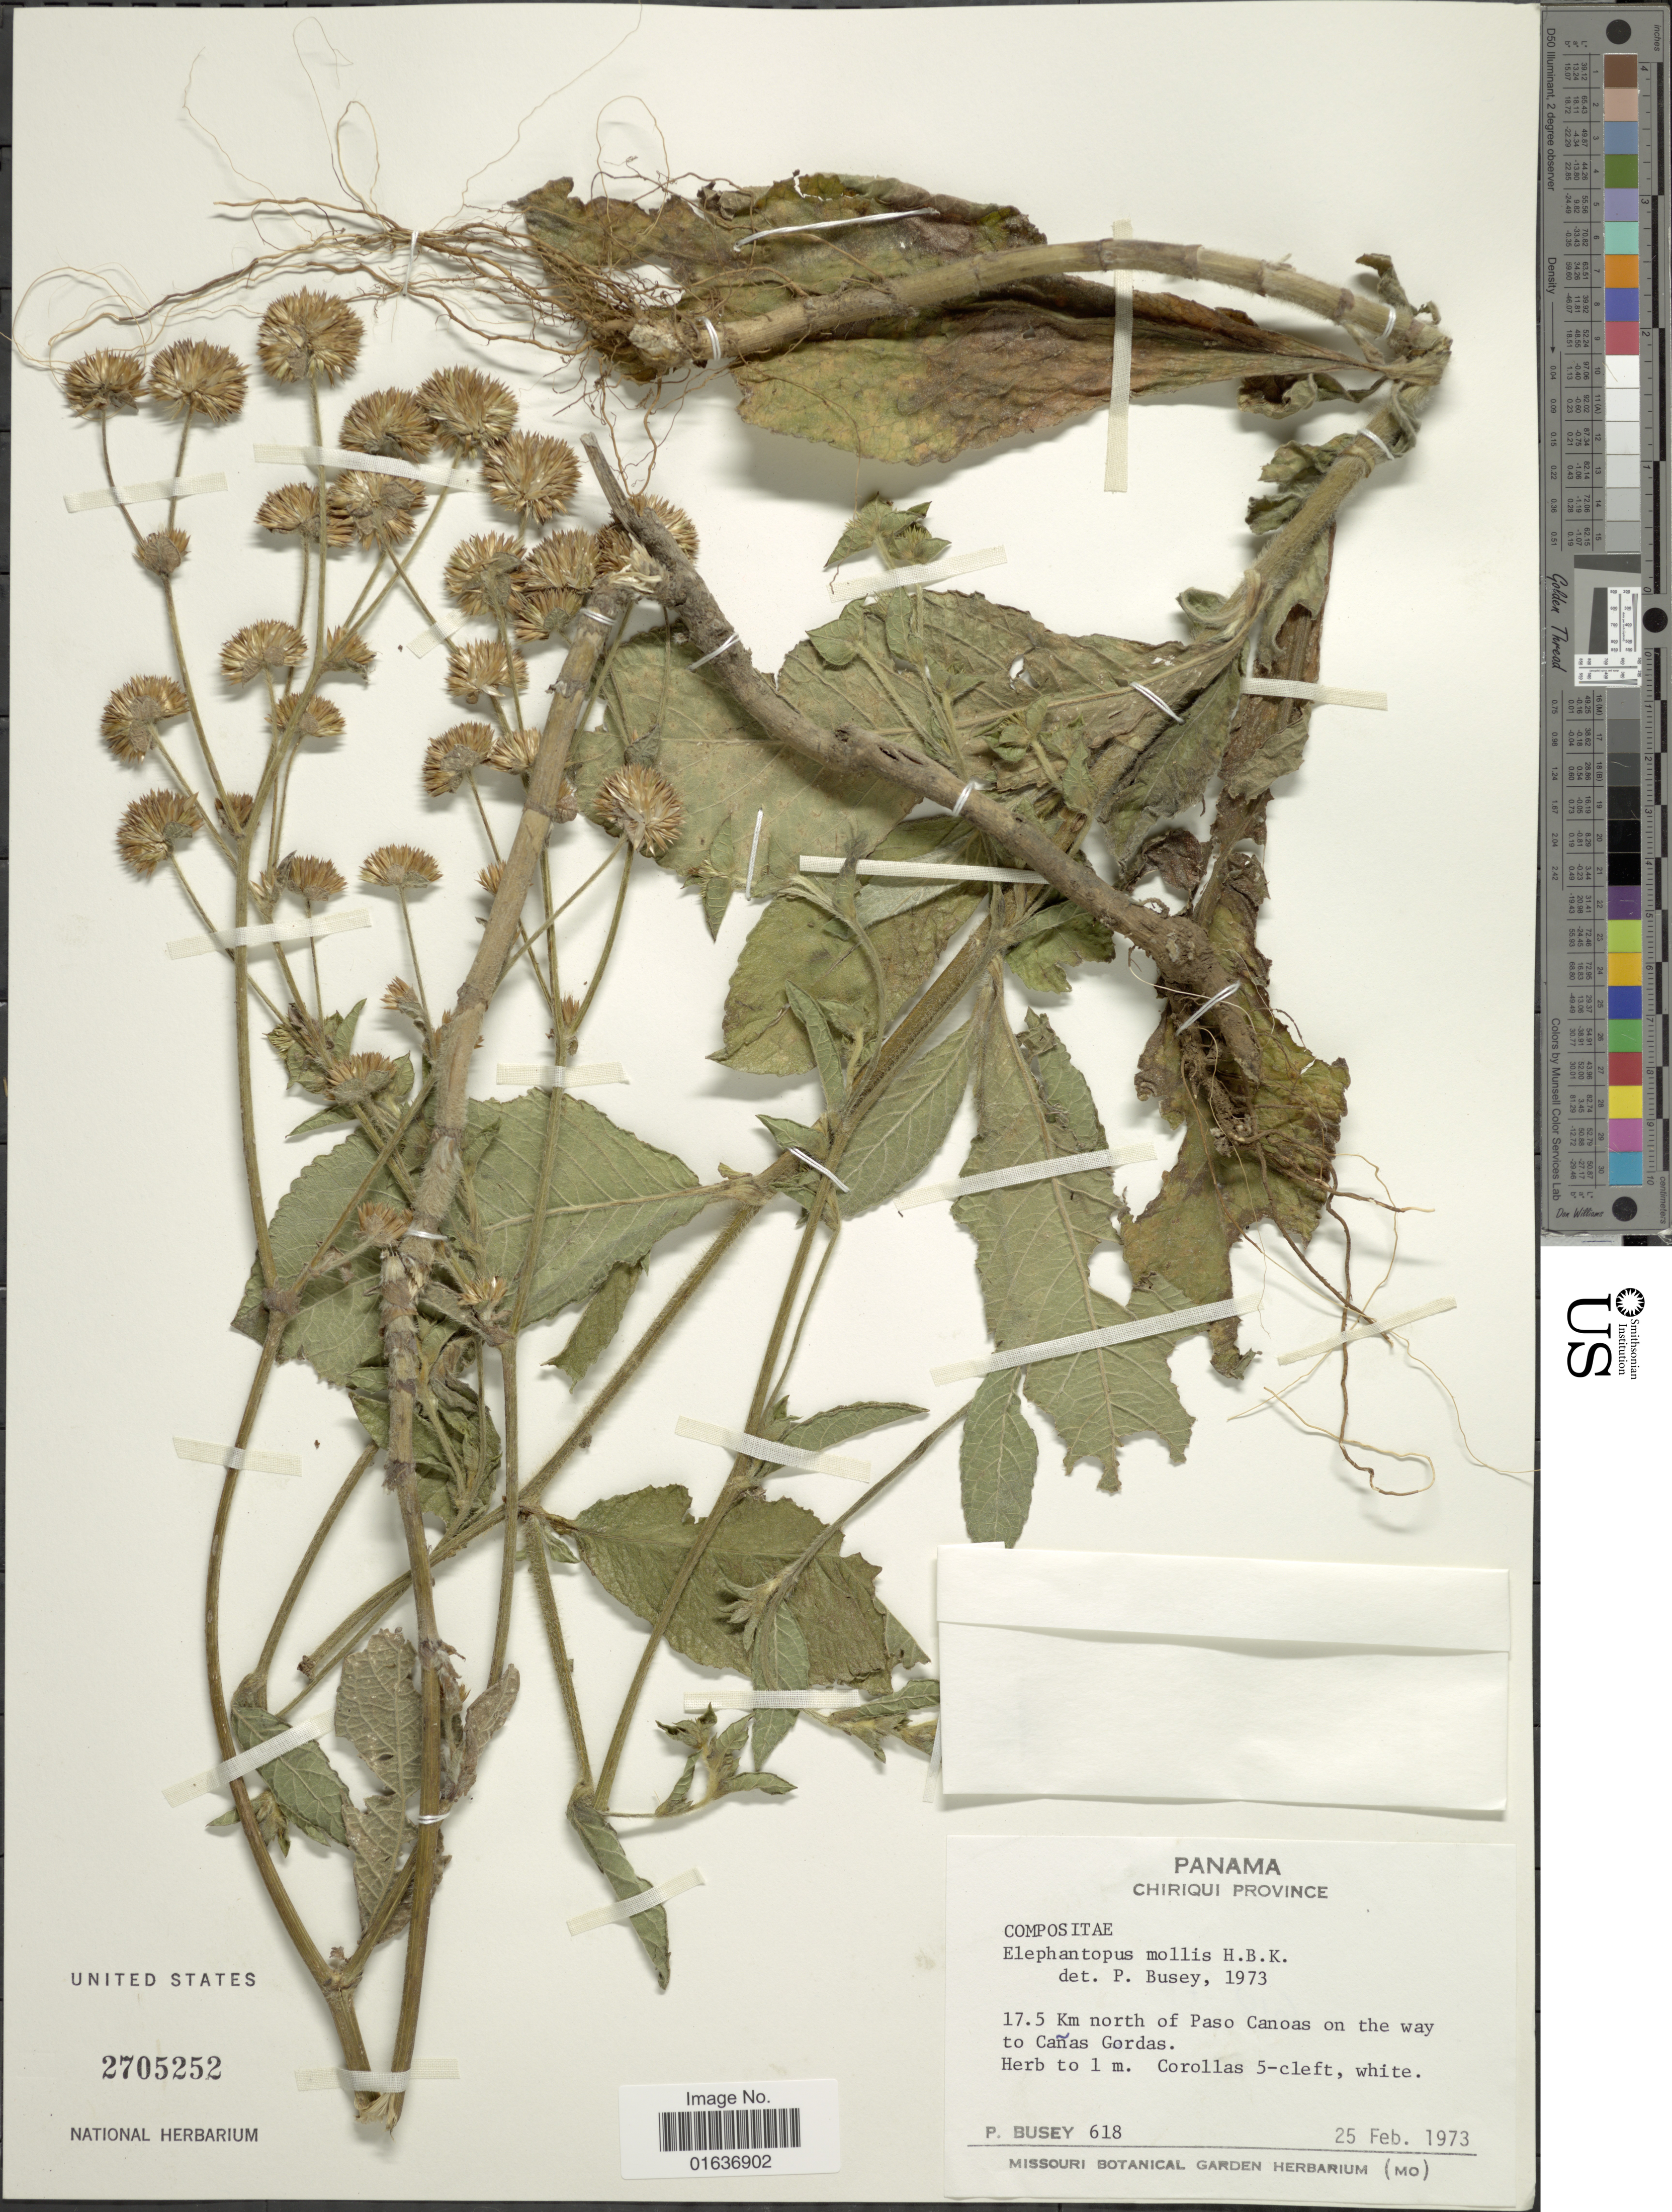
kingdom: Plantae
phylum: Tracheophyta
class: Magnoliopsida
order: Asterales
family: Asteraceae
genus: Elephantopus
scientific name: Elephantopus mollis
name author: Kunth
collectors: P. Busey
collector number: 618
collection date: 1973-02-25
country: Panama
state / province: Chiriqui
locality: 17.5 km north of Paso Canoas on the way to Cañas Gordas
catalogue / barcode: US 2705252